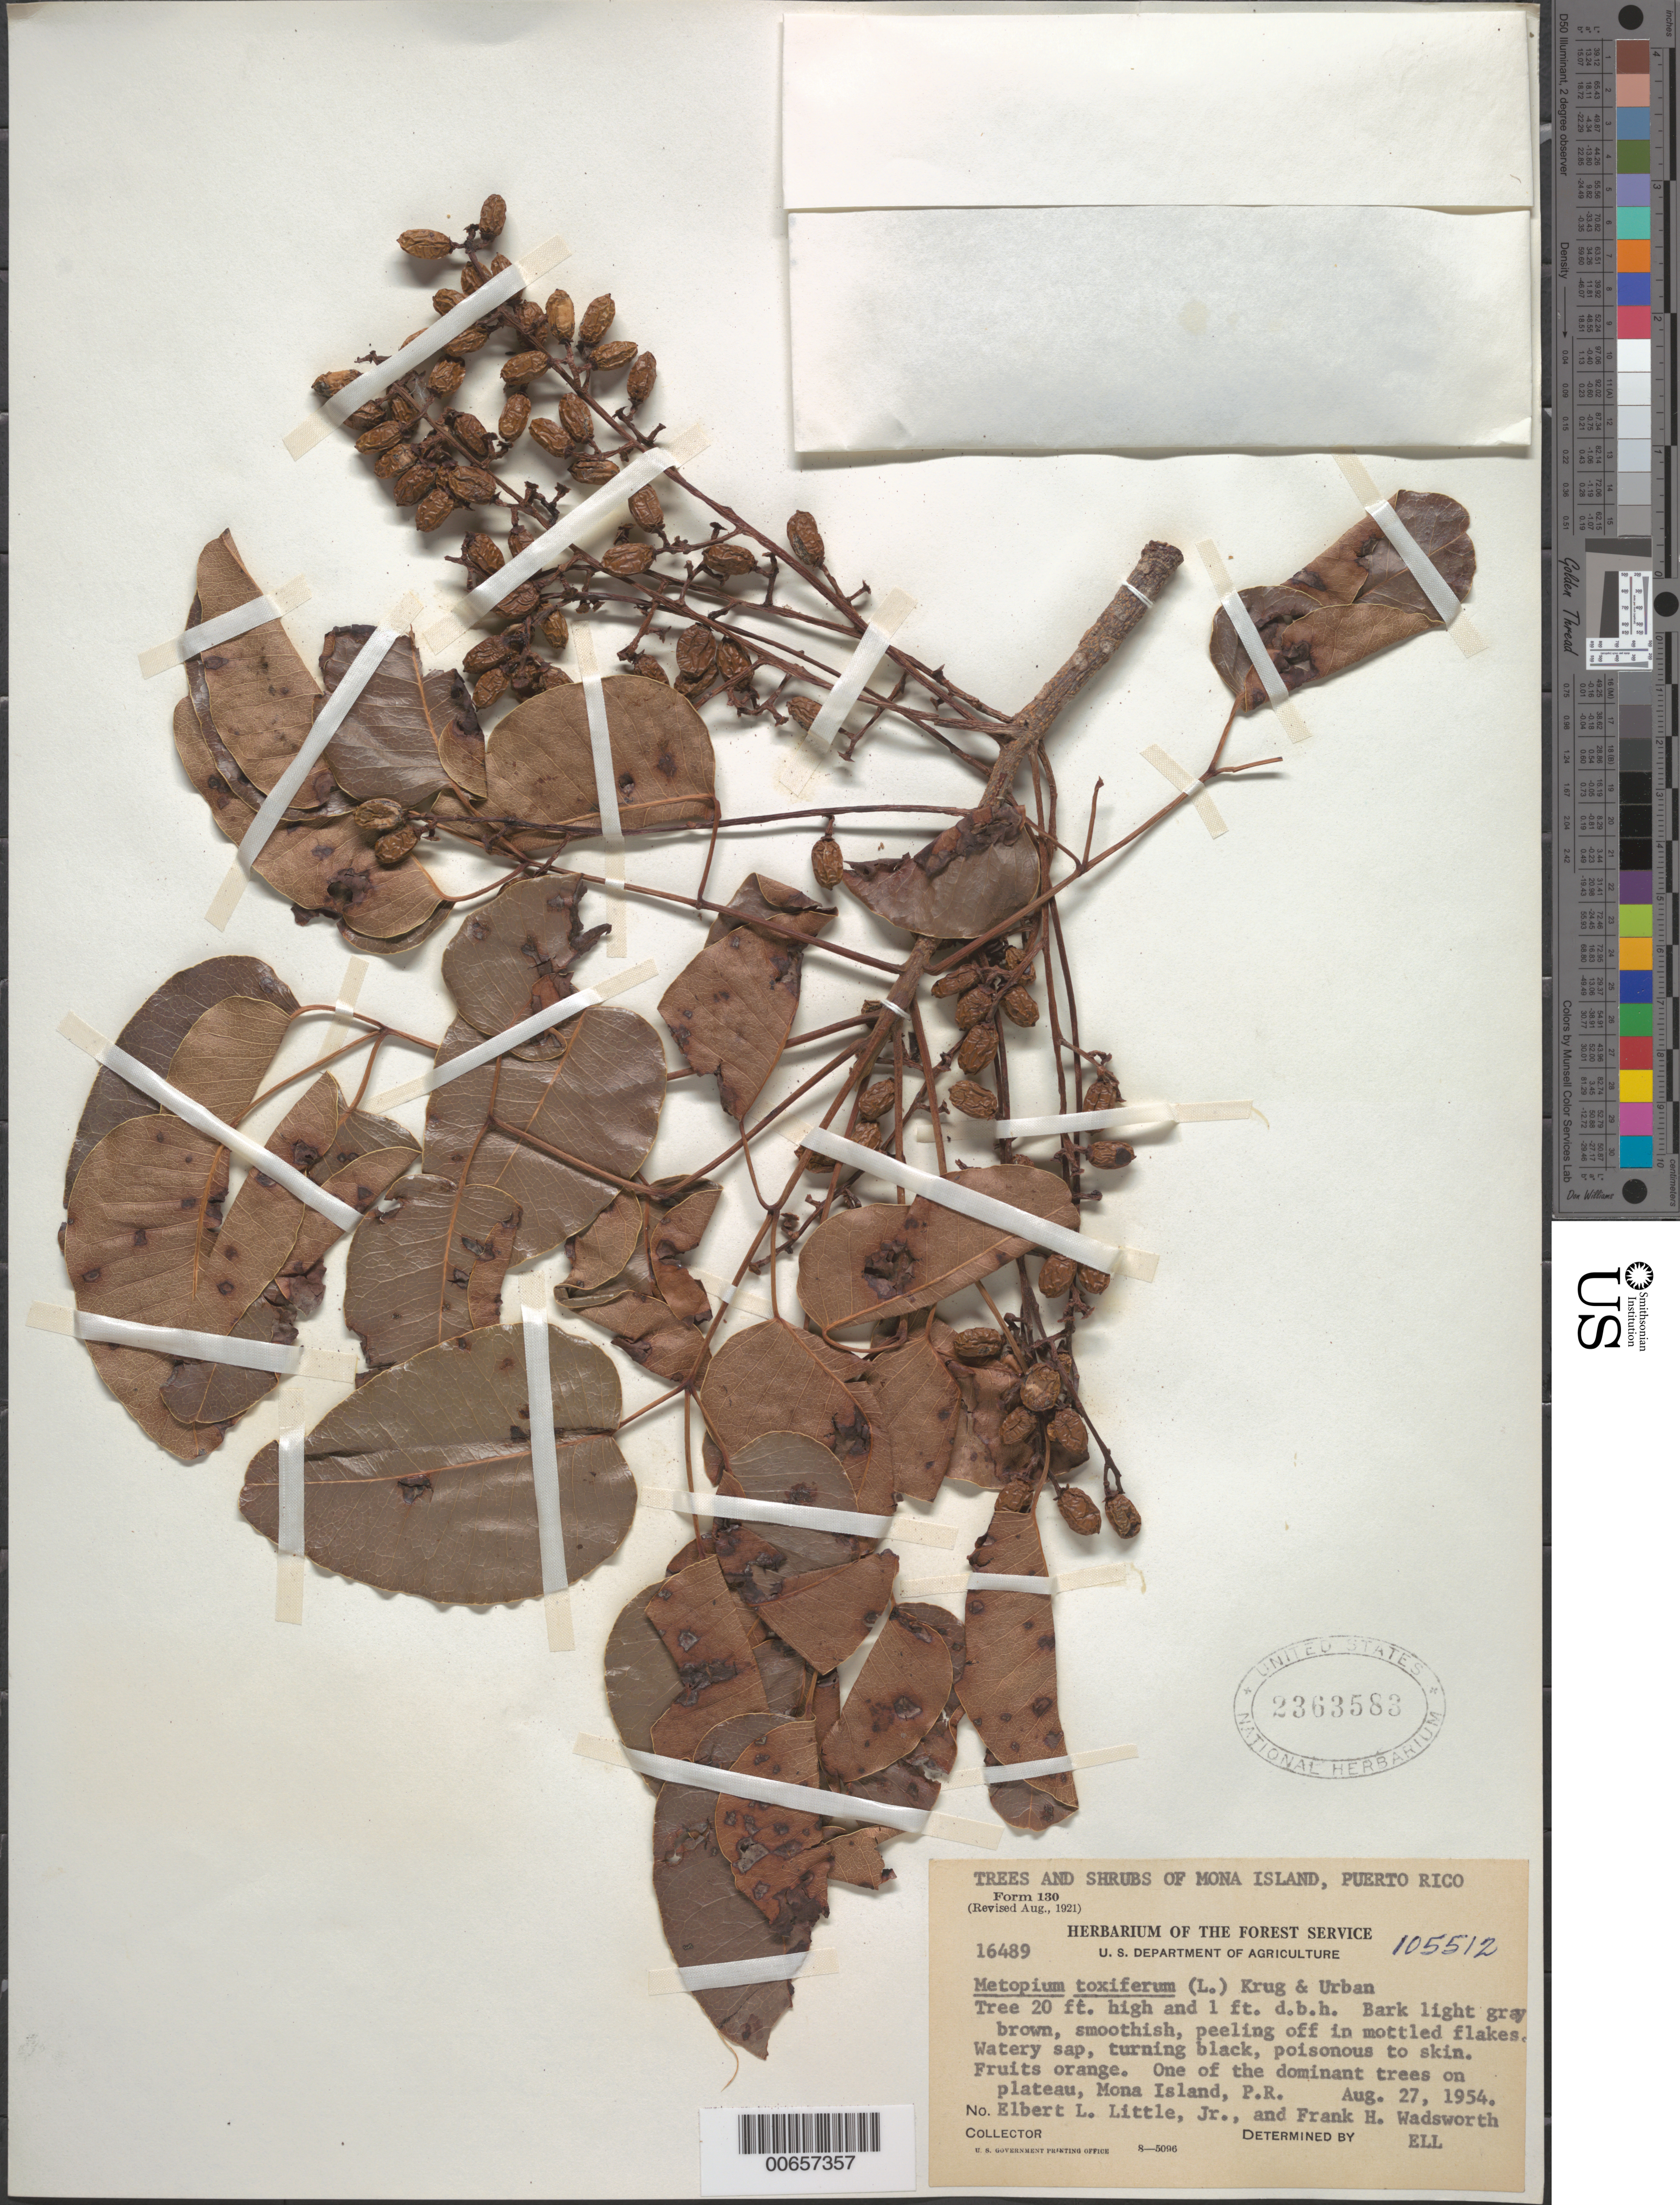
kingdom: Plantae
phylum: Tracheophyta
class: Magnoliopsida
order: Sapindales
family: Anacardiaceae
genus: Metopium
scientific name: Metopium toxiferum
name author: (L.) Krug & Urb.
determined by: Little, Elbert L., Jr., (FSSR), United States Department of Agriculture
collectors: E. L. Little & F. Wadsworth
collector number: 16489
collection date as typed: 27 Aug 1954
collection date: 1954-08-27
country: Puerto Rico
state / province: Mayaguëz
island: Mona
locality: Mona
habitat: On plateau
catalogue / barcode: US 2363583